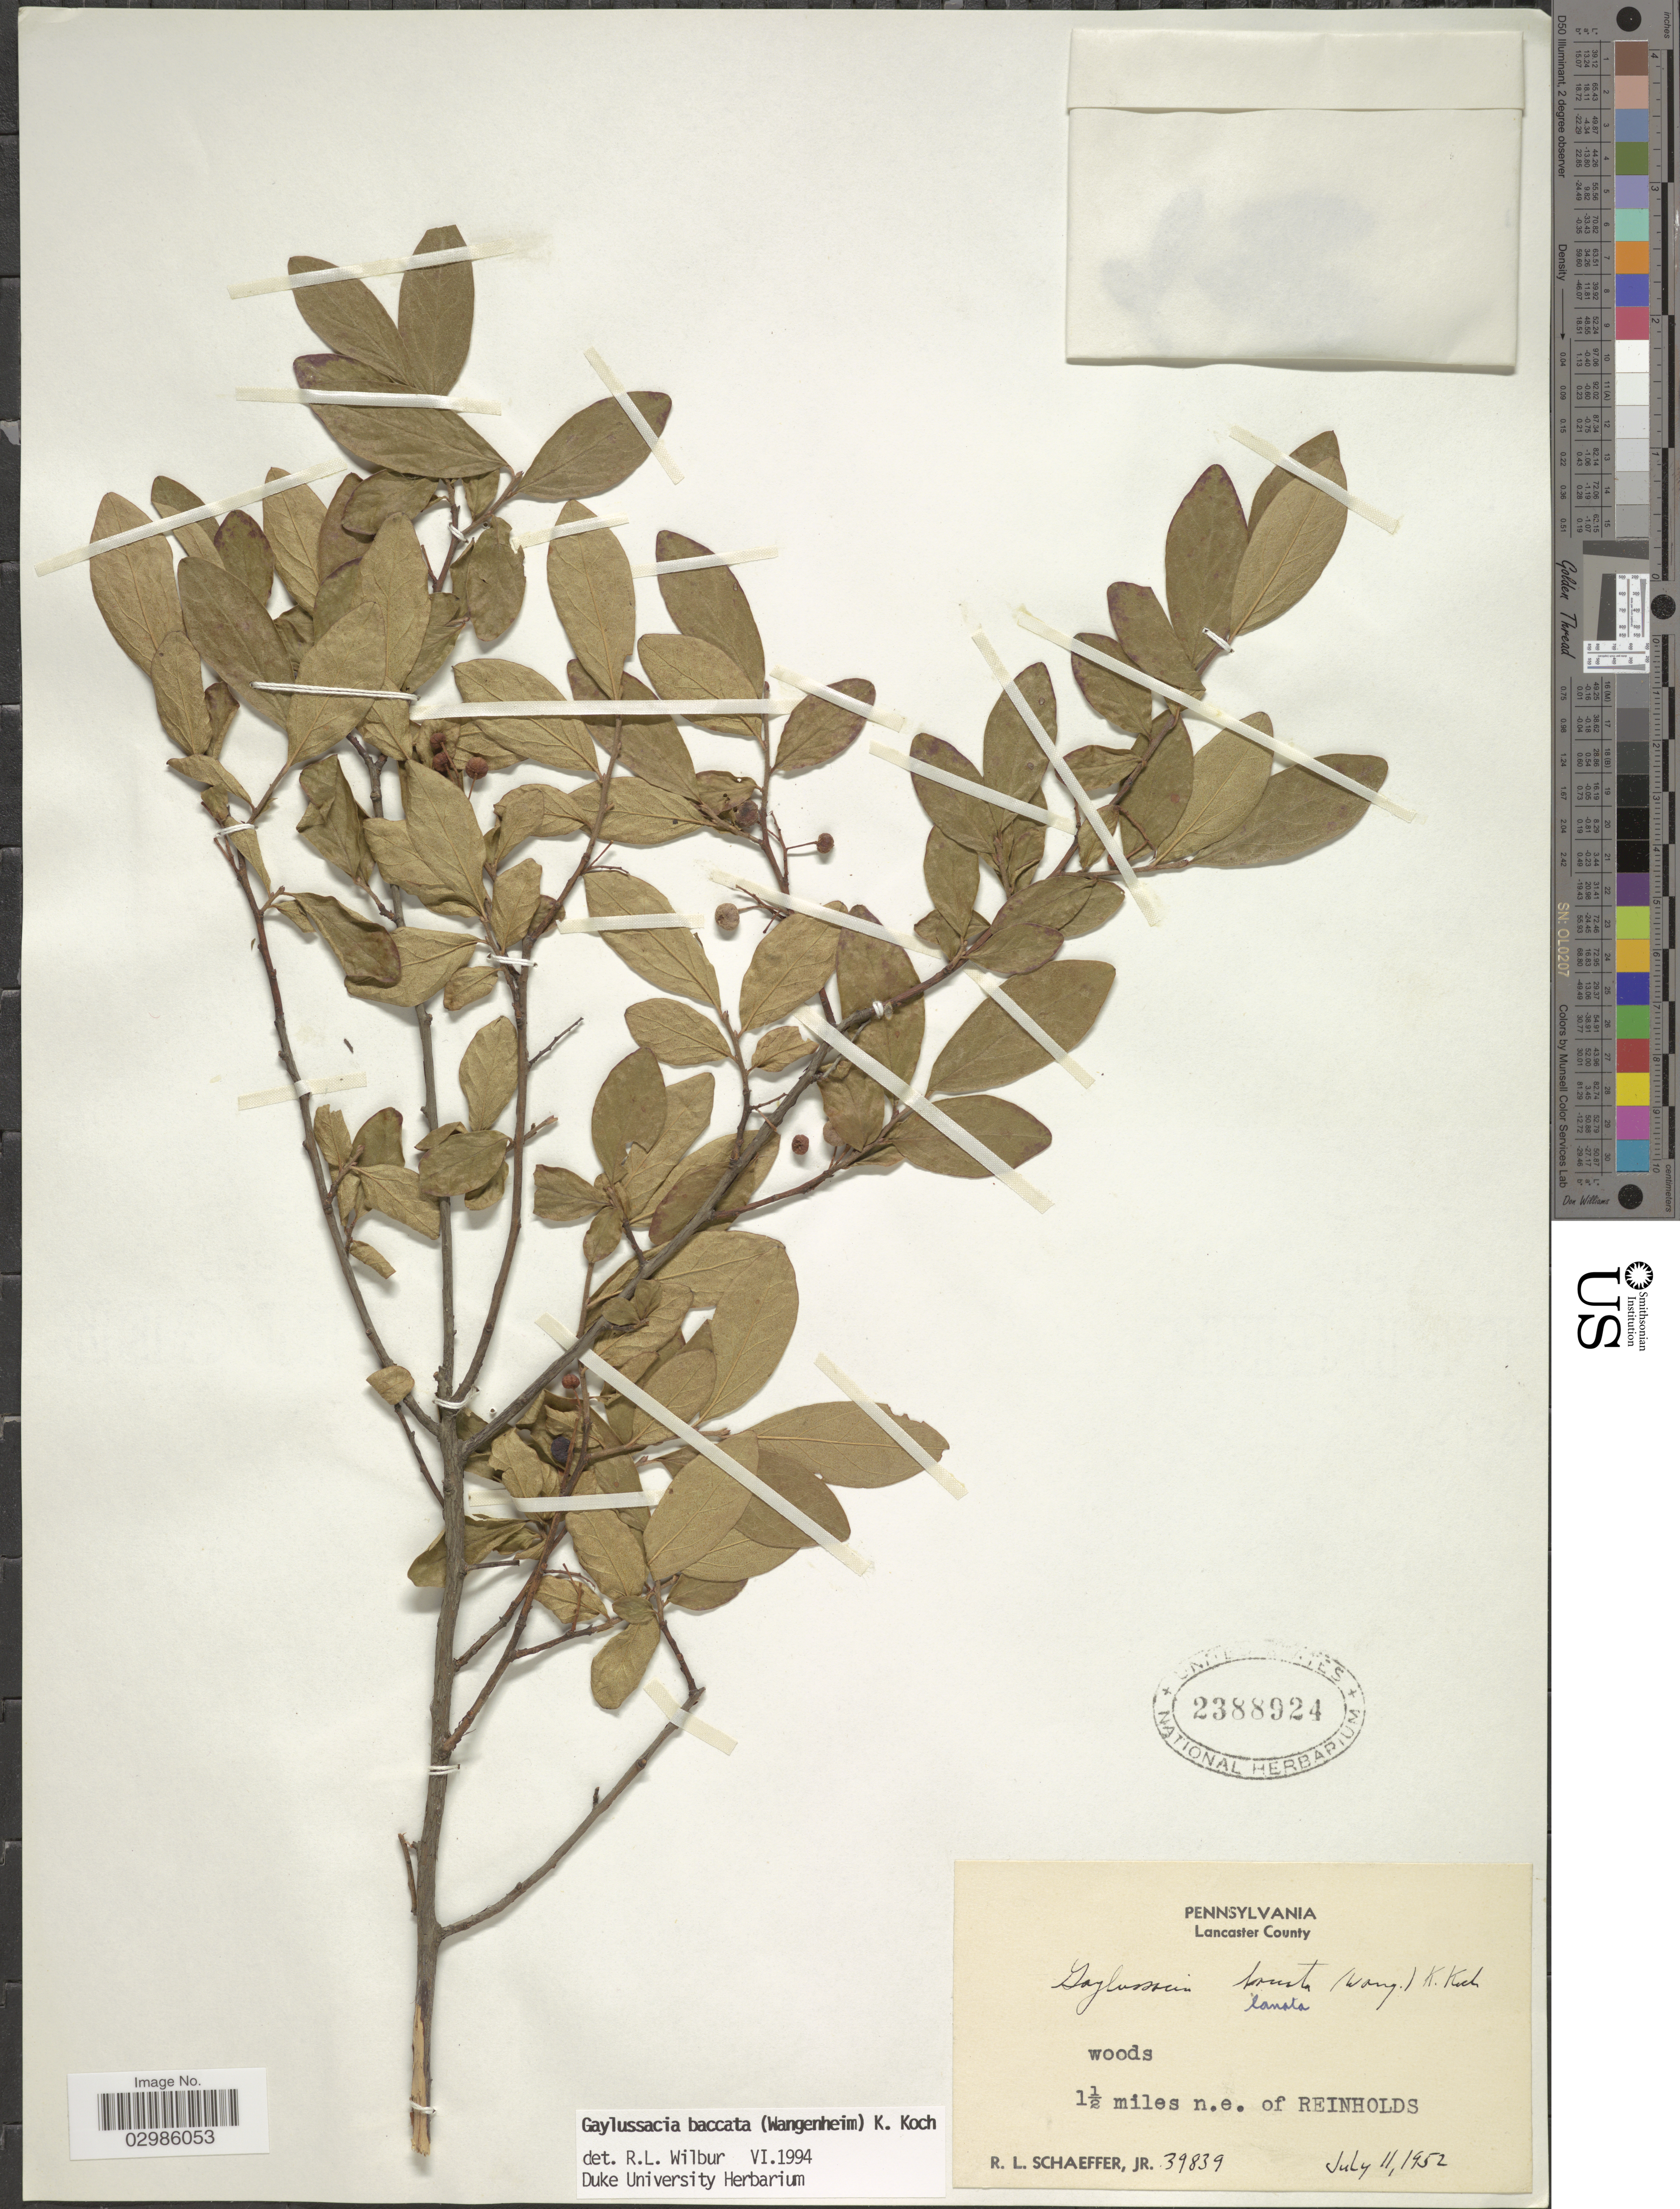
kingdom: Plantae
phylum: Tracheophyta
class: Magnoliopsida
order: Ericales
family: Ericaceae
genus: Gaylussacia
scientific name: Gaylussacia baccata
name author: (Wangenh.) K. Koch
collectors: R. L. Schaeffer Jr.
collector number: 39839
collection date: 1952-07-11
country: United States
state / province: Pennsylvania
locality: Lancaster County. 1½ miles n.e of Reinholds.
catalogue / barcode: US 2388924